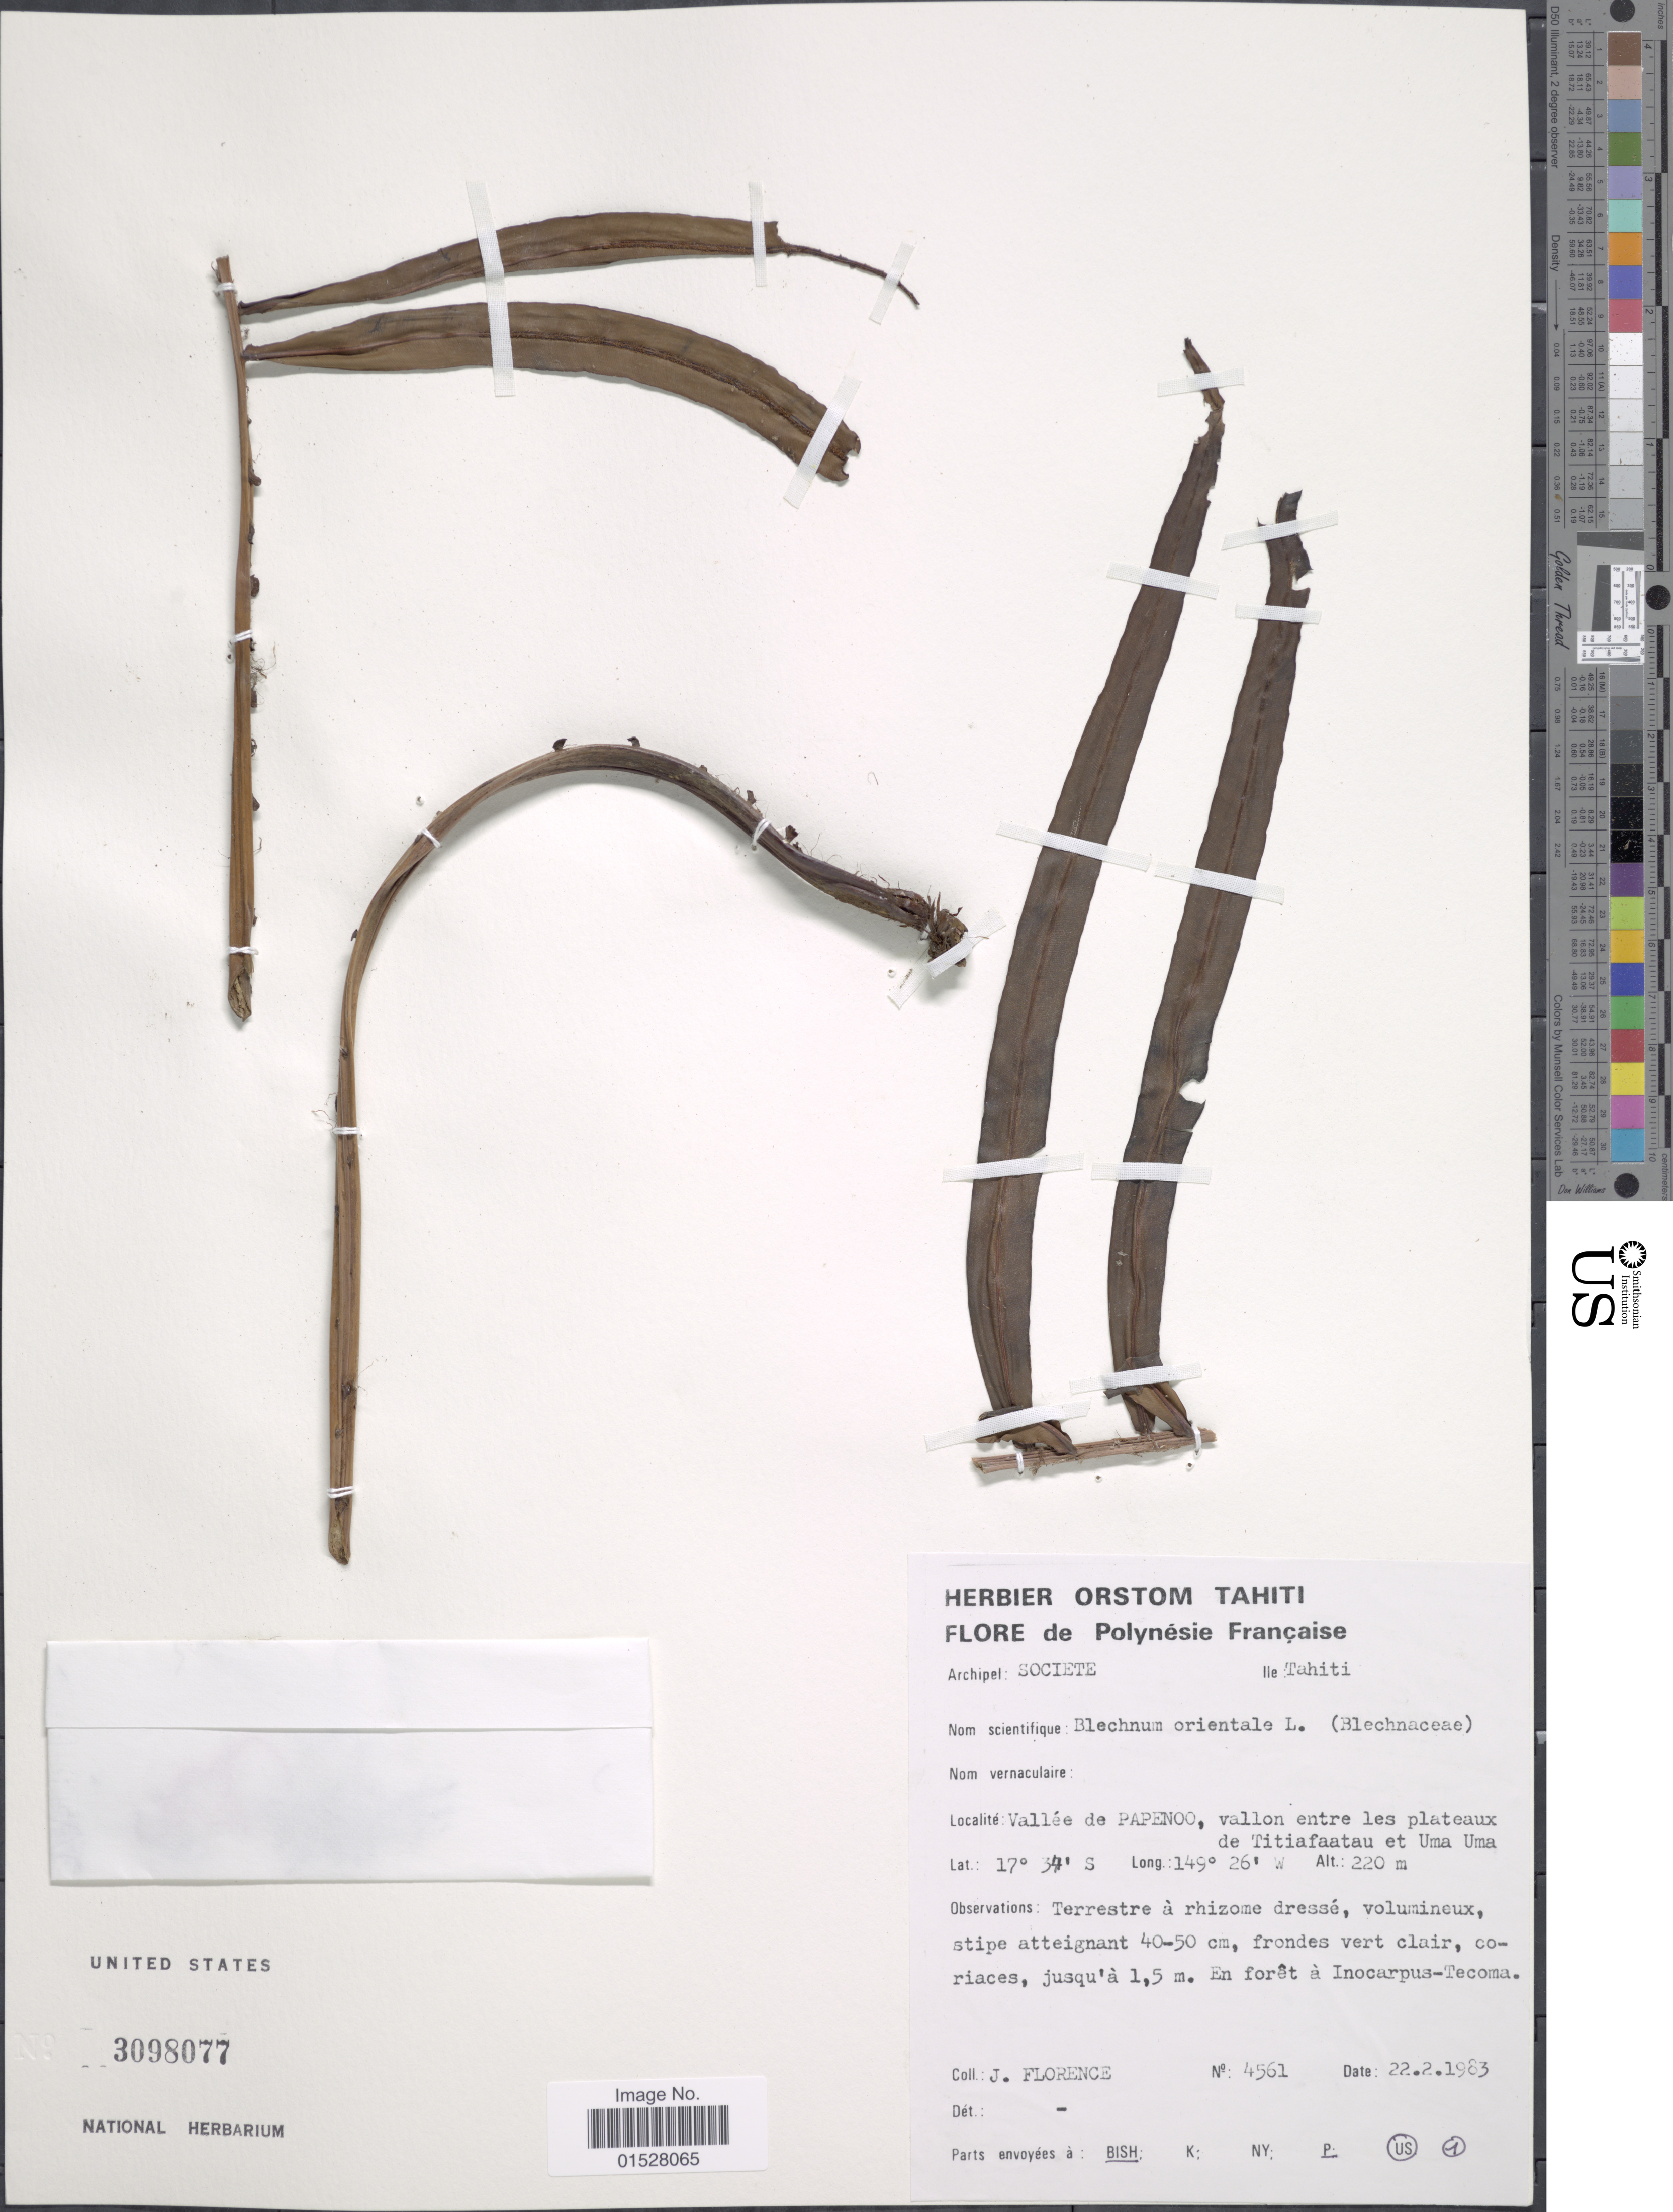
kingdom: Plantae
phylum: Tracheophyta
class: Polypodiopsida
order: Polypodiales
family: Blechnaceae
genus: Blechnum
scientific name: Blechnum orientale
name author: L.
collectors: J. Florence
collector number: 4561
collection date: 1983-02-22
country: French Polynesia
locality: Archipel: Societe, Ile: Tahiti, Vallée de Papenoo, vallon entre les plateaux de Titiafaatau et Uma Uma.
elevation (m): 220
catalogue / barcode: US 3098077